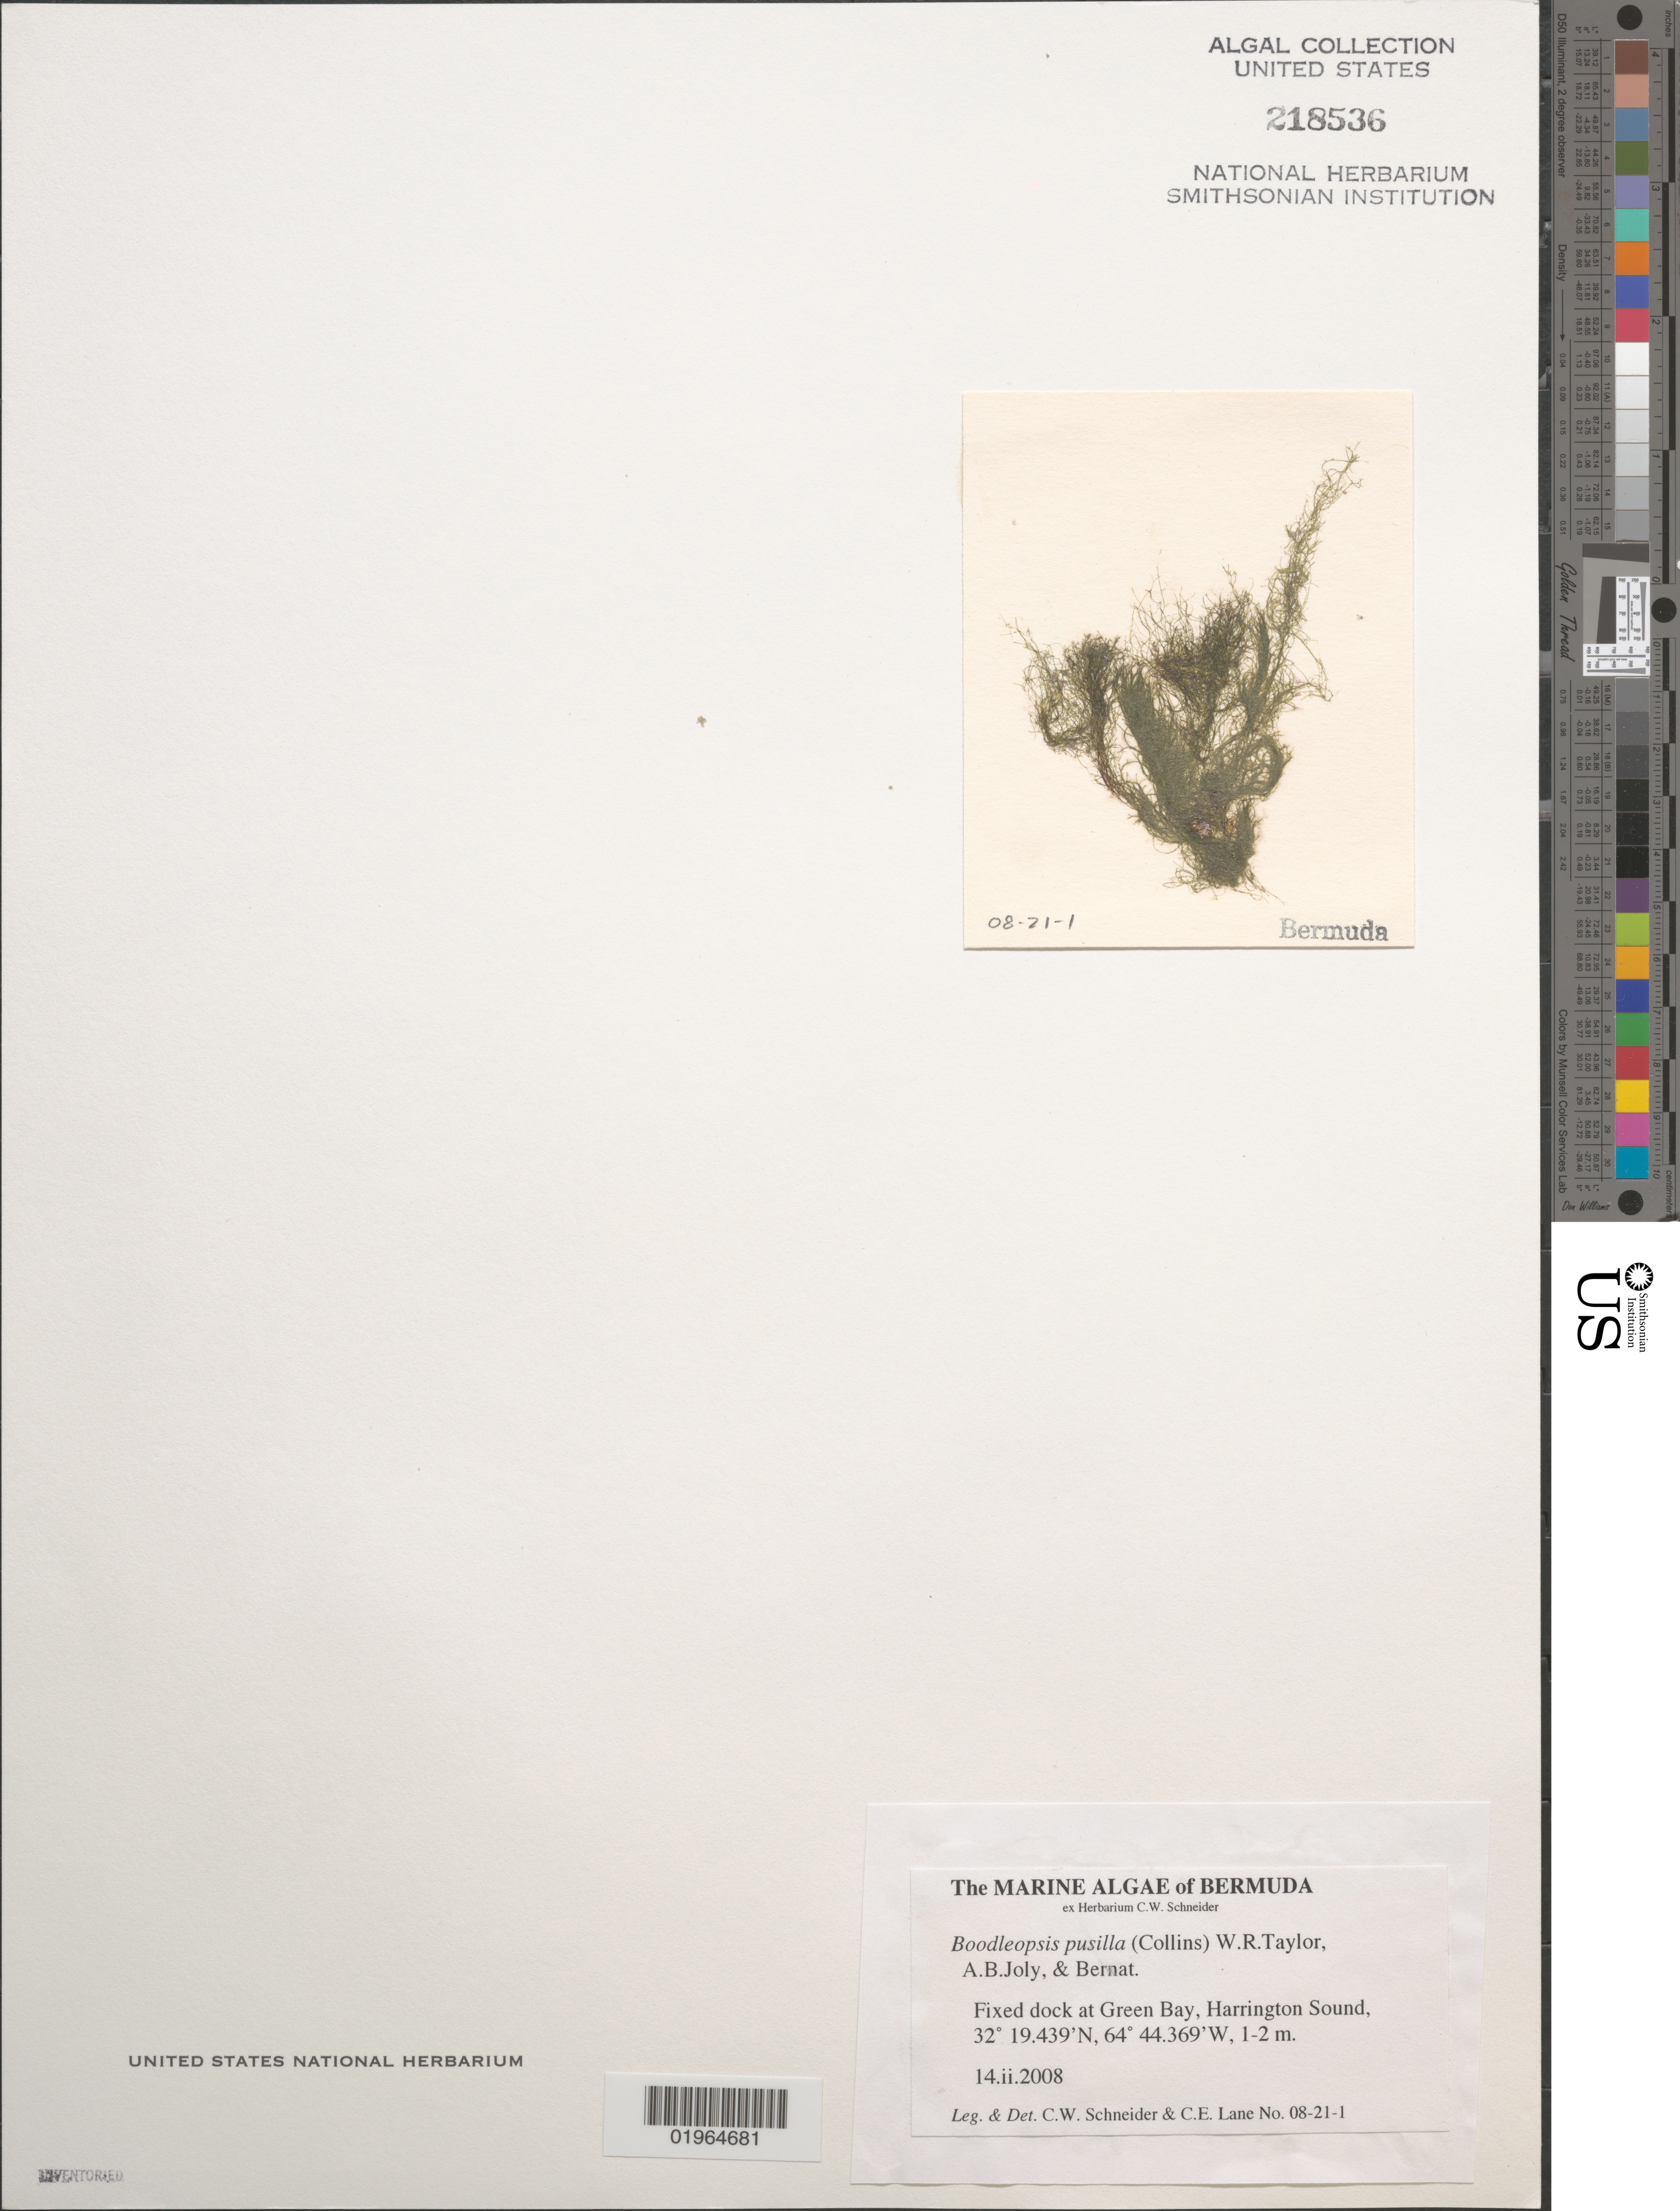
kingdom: Plantae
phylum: Chlorophyta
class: Ulvophyceae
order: Bryopsidales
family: Udoteaceae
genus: Boodleopsis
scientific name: Boodleopsis pusilla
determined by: Schneider, C. W.; Lane, C. E.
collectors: C. E. Lane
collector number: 08-21-1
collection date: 2008-02-14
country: Bermuda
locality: Fixed dock at Green Bay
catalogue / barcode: US 218536